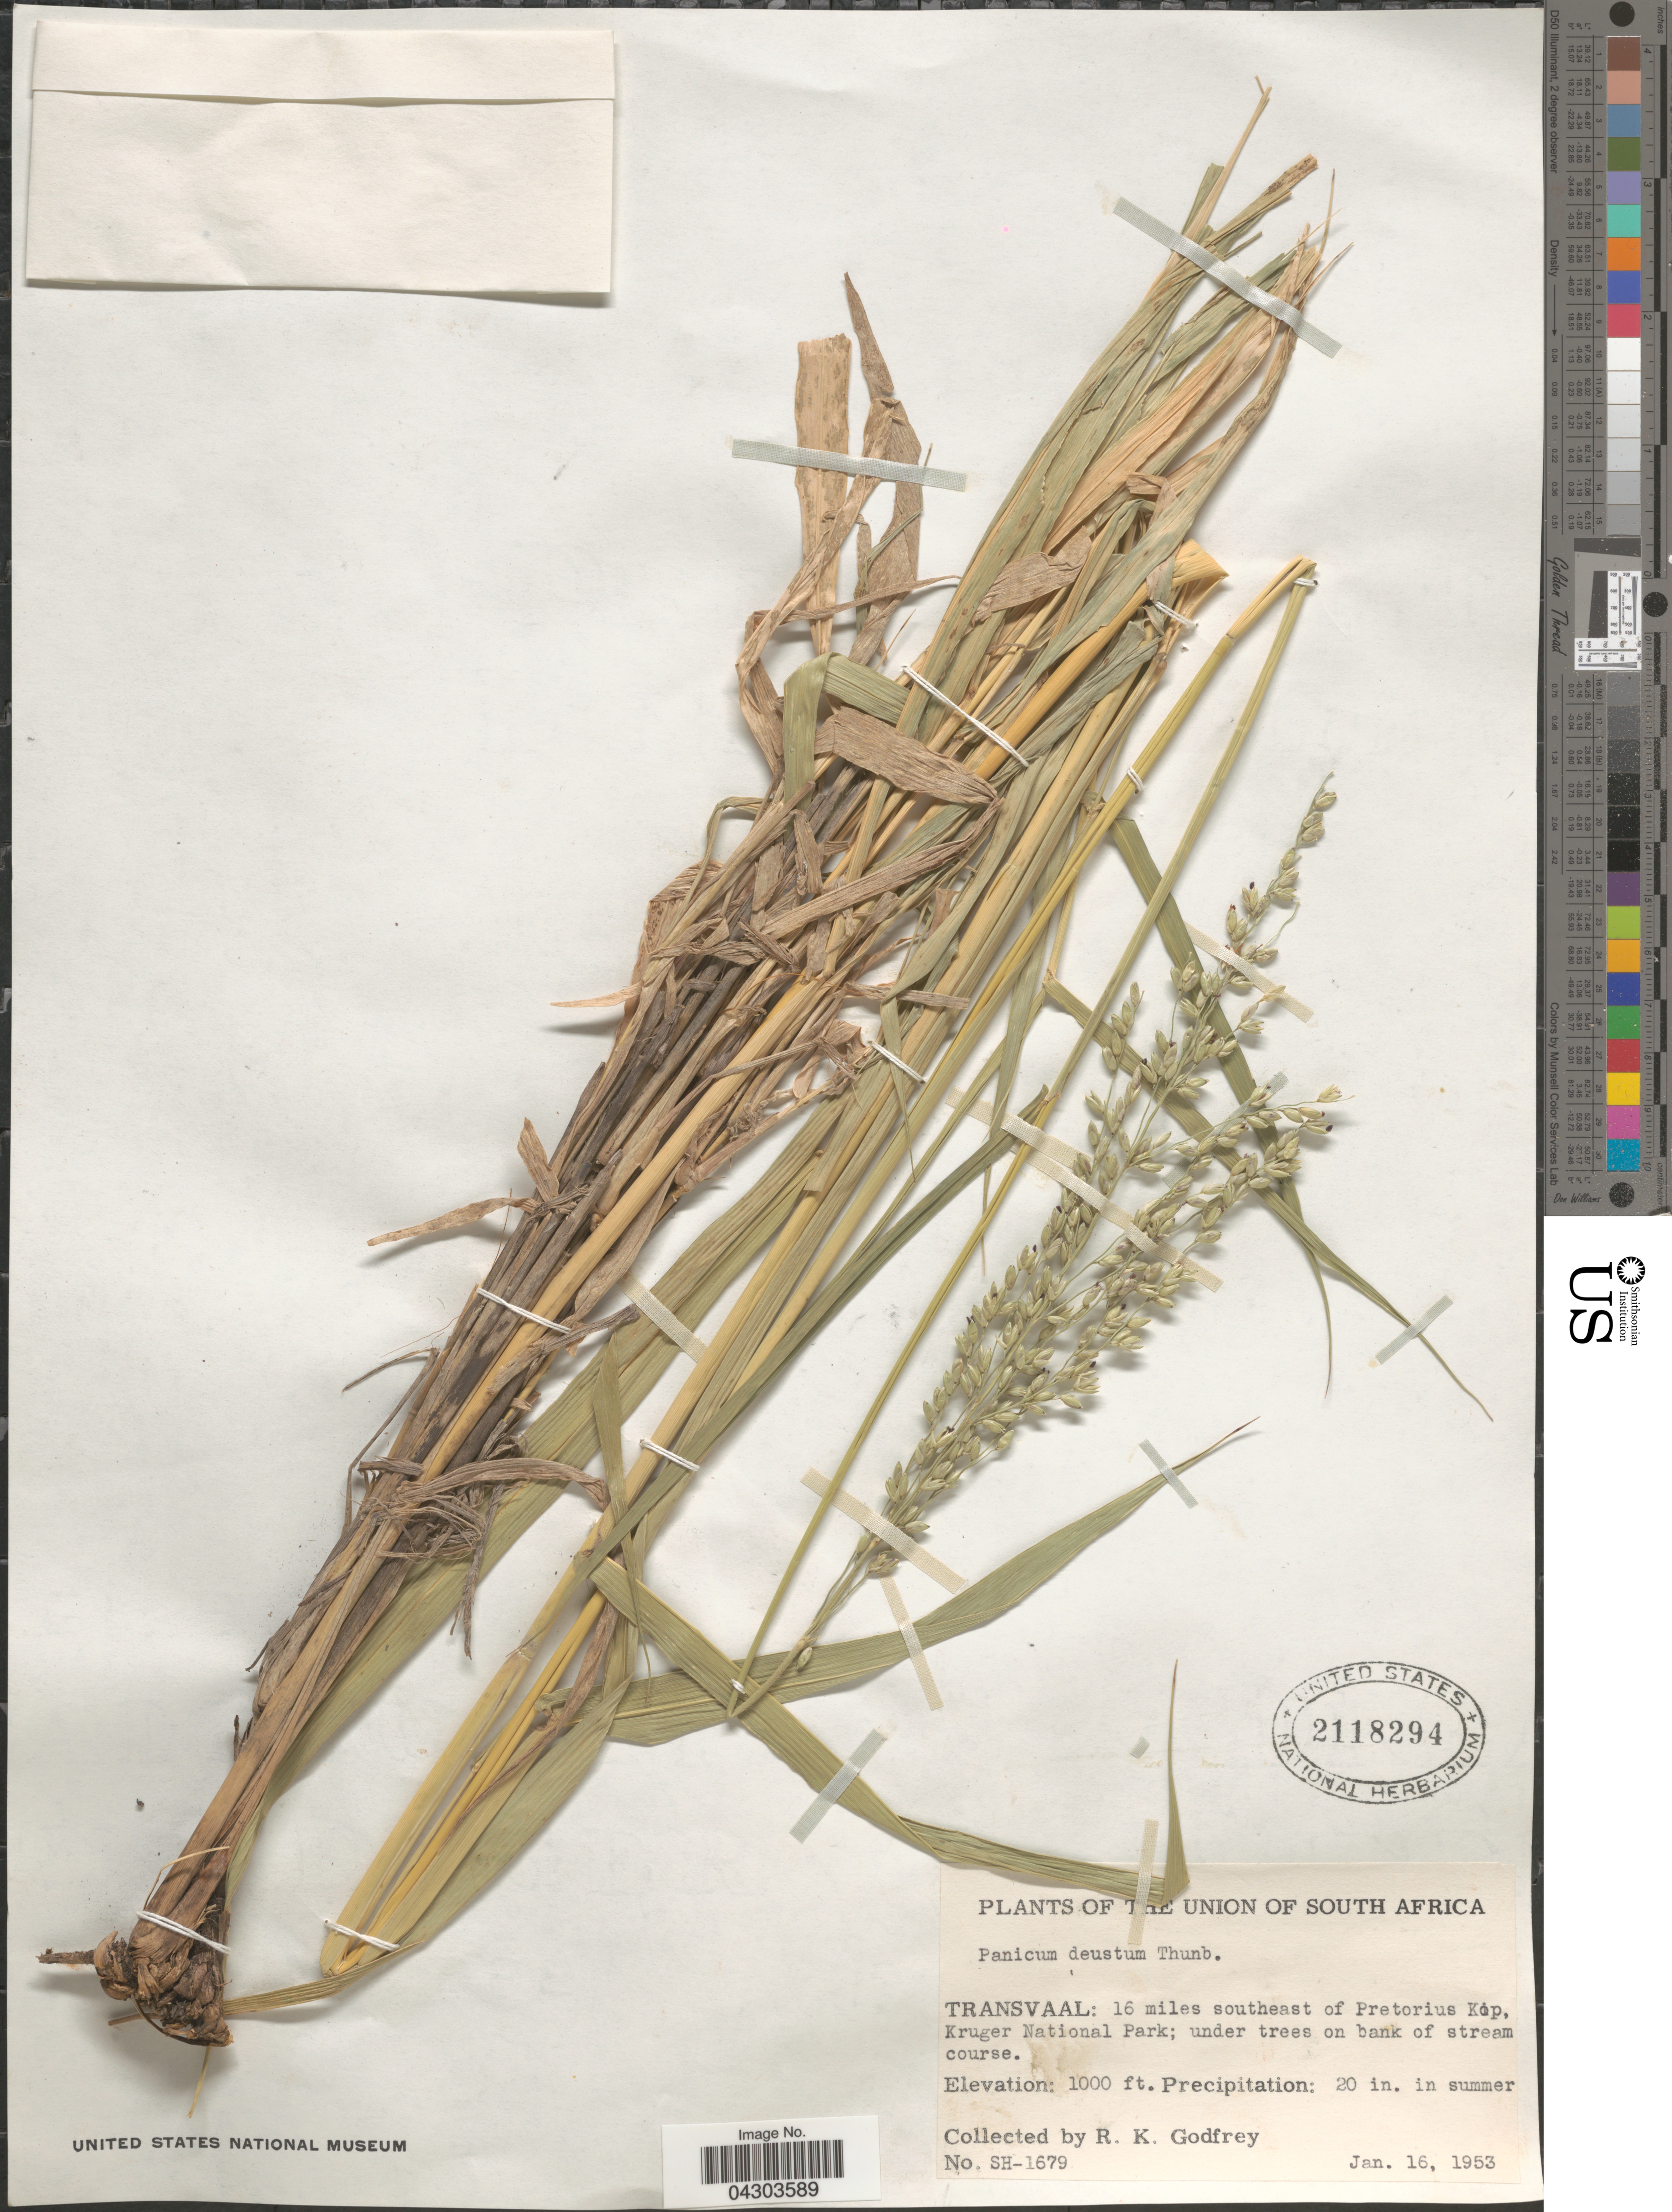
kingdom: Plantae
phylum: Tracheophyta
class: Liliopsida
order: Poales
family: Poaceae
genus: Panicum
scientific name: Panicum deustum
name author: Thunb.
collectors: R. K. Godfrey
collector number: SH-1679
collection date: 1953-01-16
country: South Africa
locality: The Union of South Africa. Transvaal: 16 miles southeast of Pretorius Kop, Kruger National Park; under trees on bank of stream course.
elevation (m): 305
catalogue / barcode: US 2118294